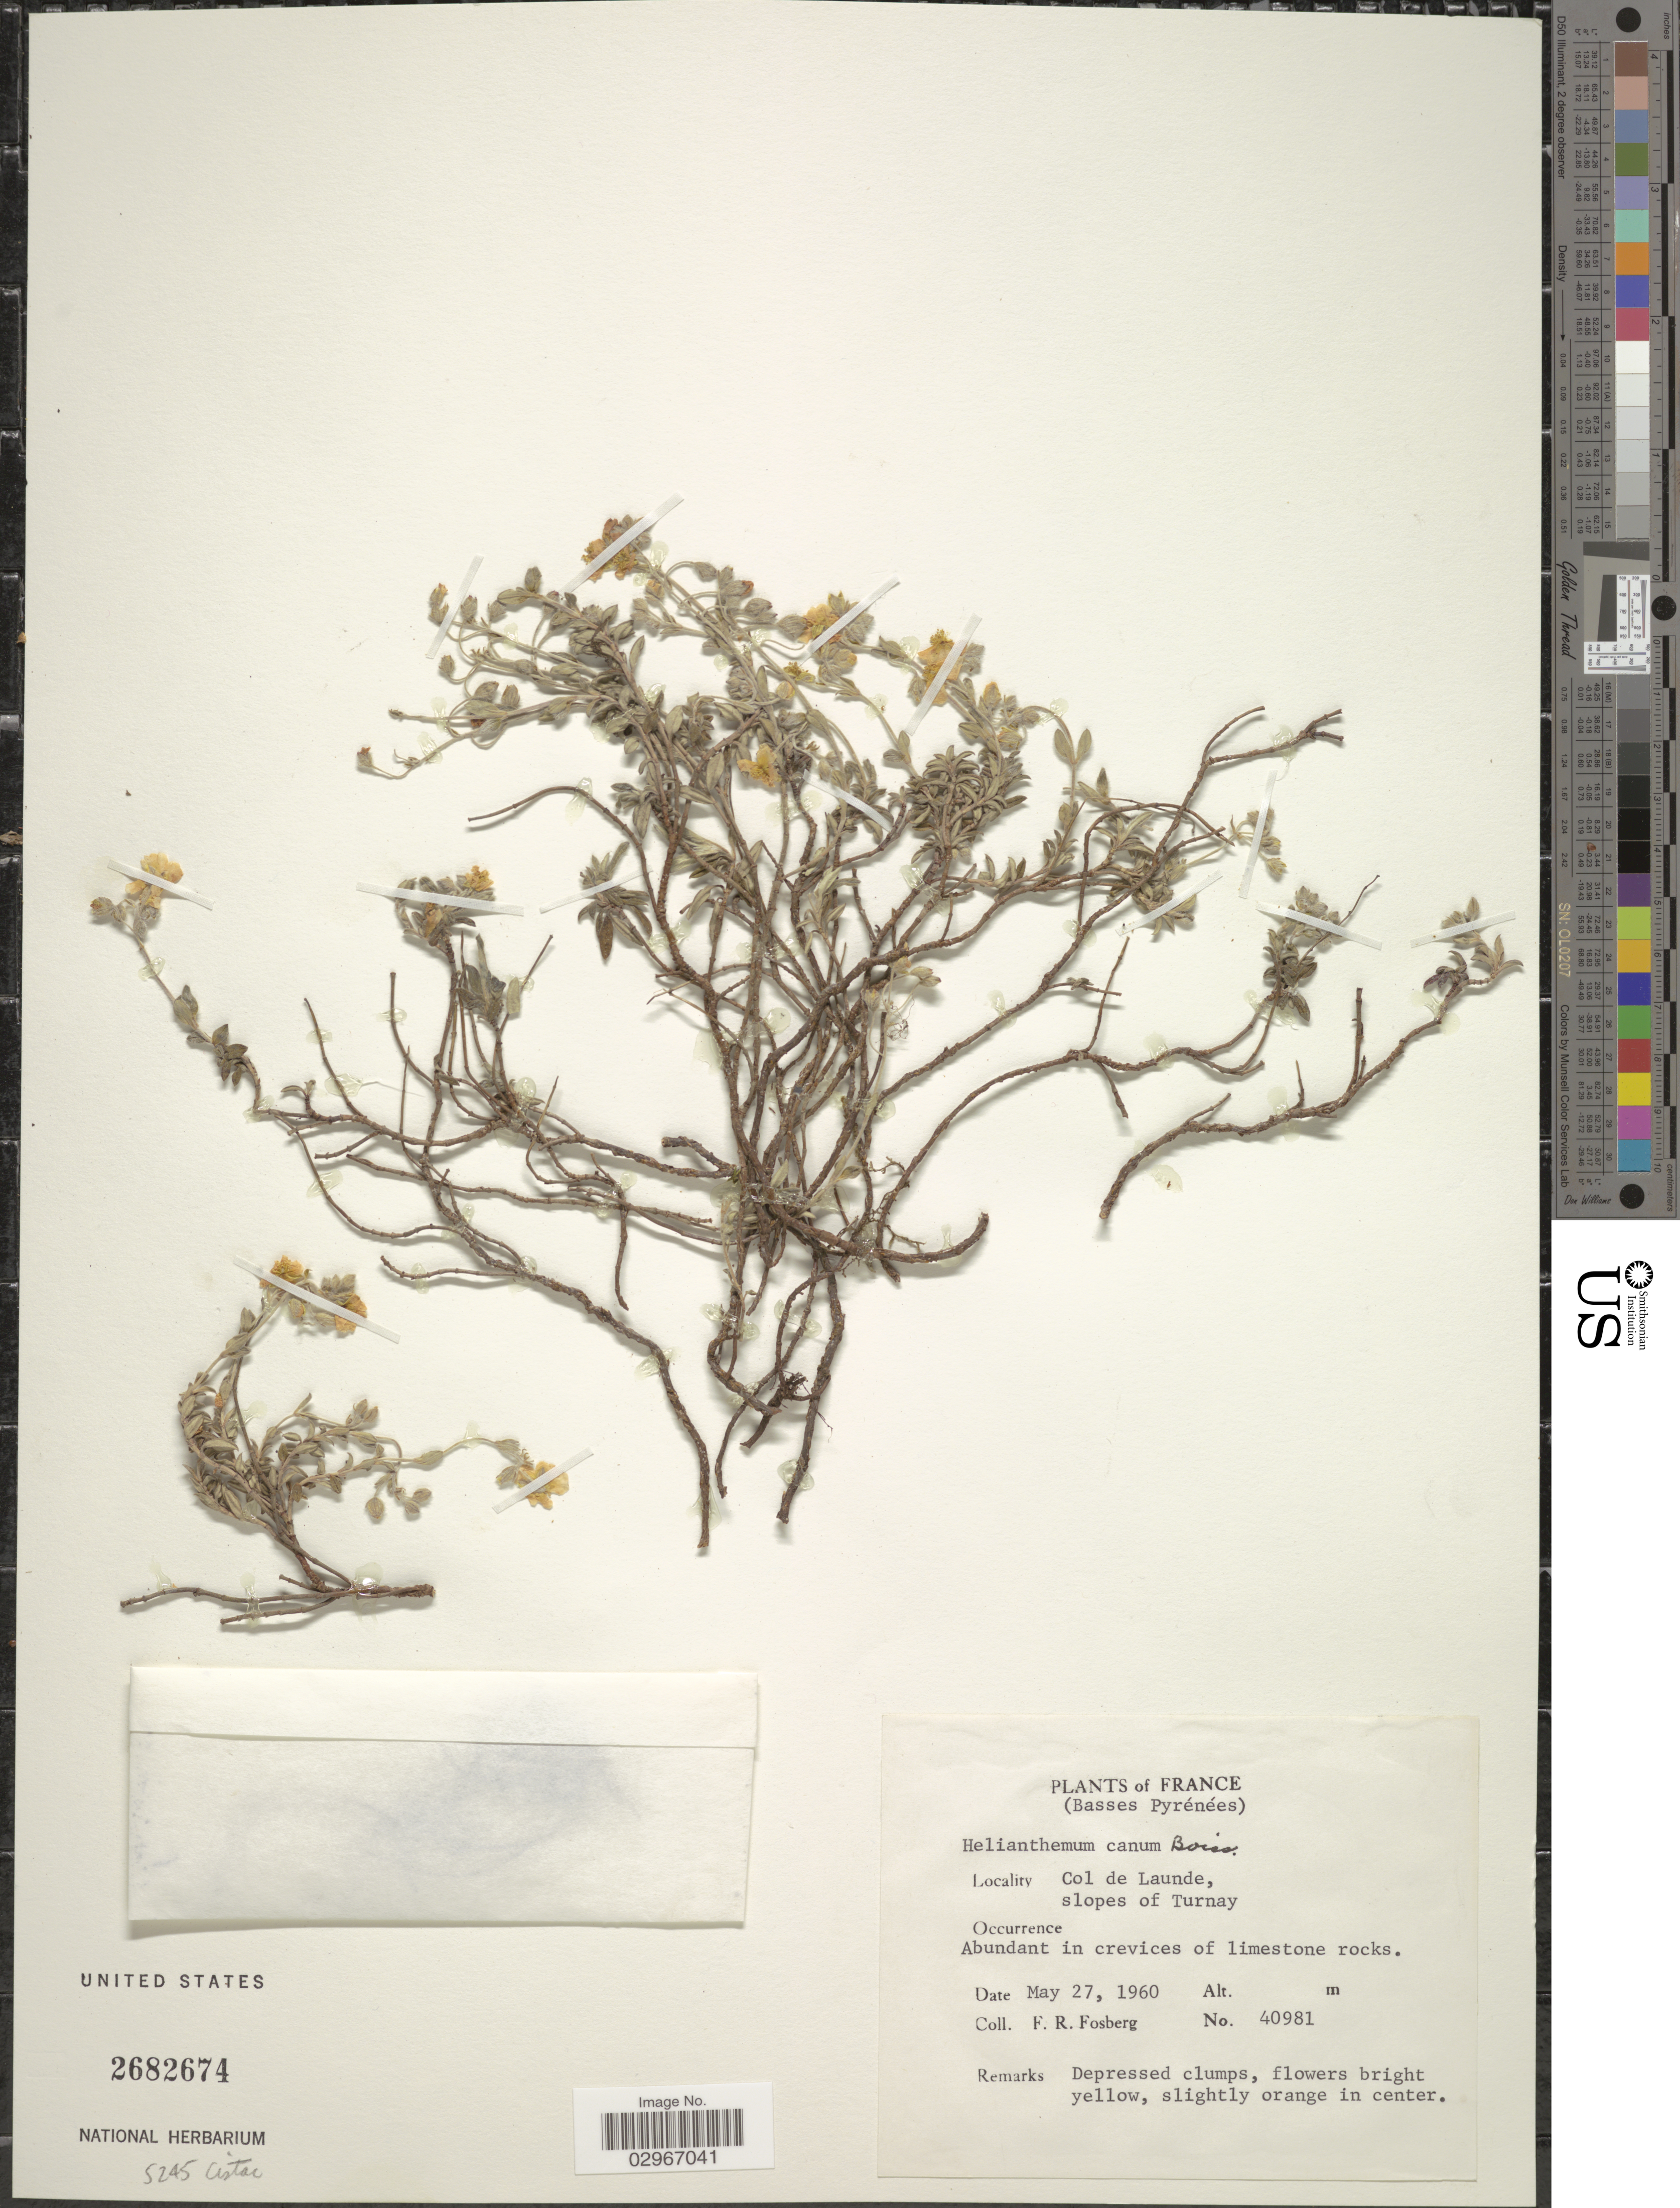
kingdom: Plantae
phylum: Tracheophyta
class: Magnoliopsida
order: Malvales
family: Cistaceae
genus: Helianthemum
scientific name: Helianthemum canum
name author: (L.) Hornem.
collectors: F. R. Fosberg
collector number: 40981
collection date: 1960-05-27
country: France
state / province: Nouvelle-Aquitaine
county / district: Pyrénées-Atlantiques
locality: Basses Pyrénées. Col de Launde, slope of Turnay.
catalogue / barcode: US 2682674